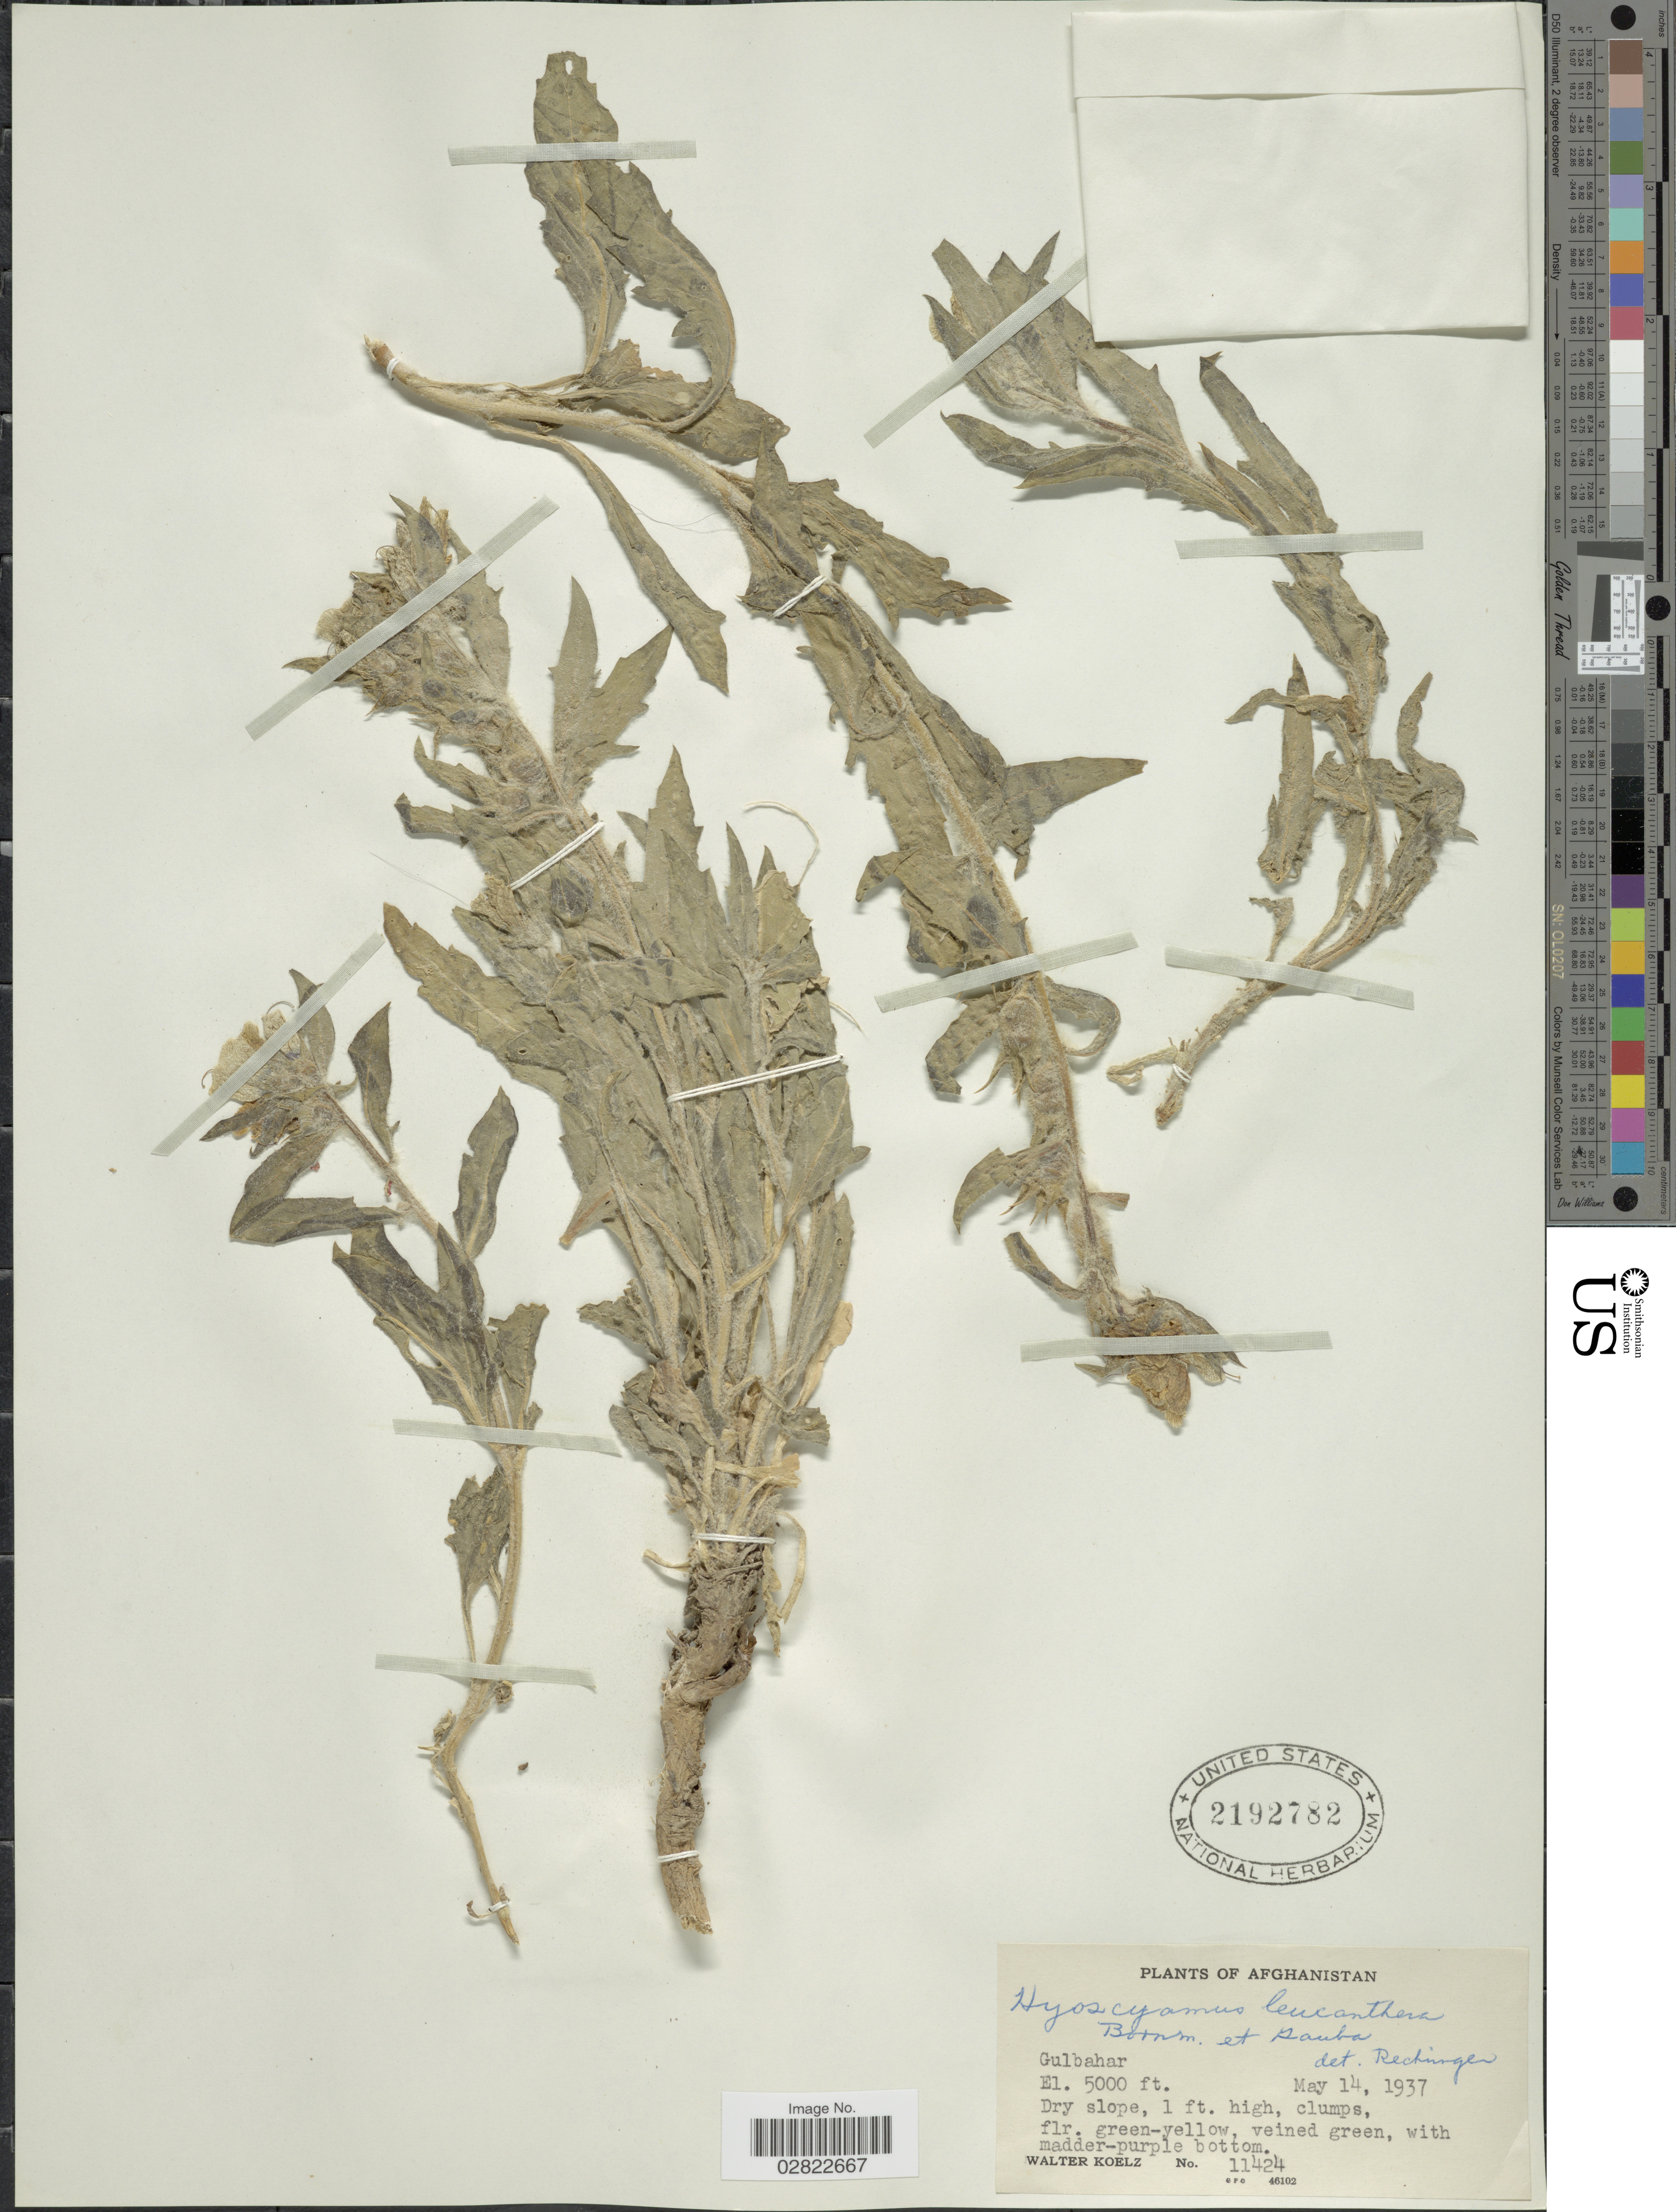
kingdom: Plantae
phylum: Tracheophyta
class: Magnoliopsida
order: Solanales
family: Solanaceae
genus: Hyoscyamus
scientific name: Hyoscyamus leucanthera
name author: Bornm. & Gauba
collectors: W. N. Koelz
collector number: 11424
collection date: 1937-05-14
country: Afghanistan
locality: Gulbahar.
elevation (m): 1524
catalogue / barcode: US 2192782